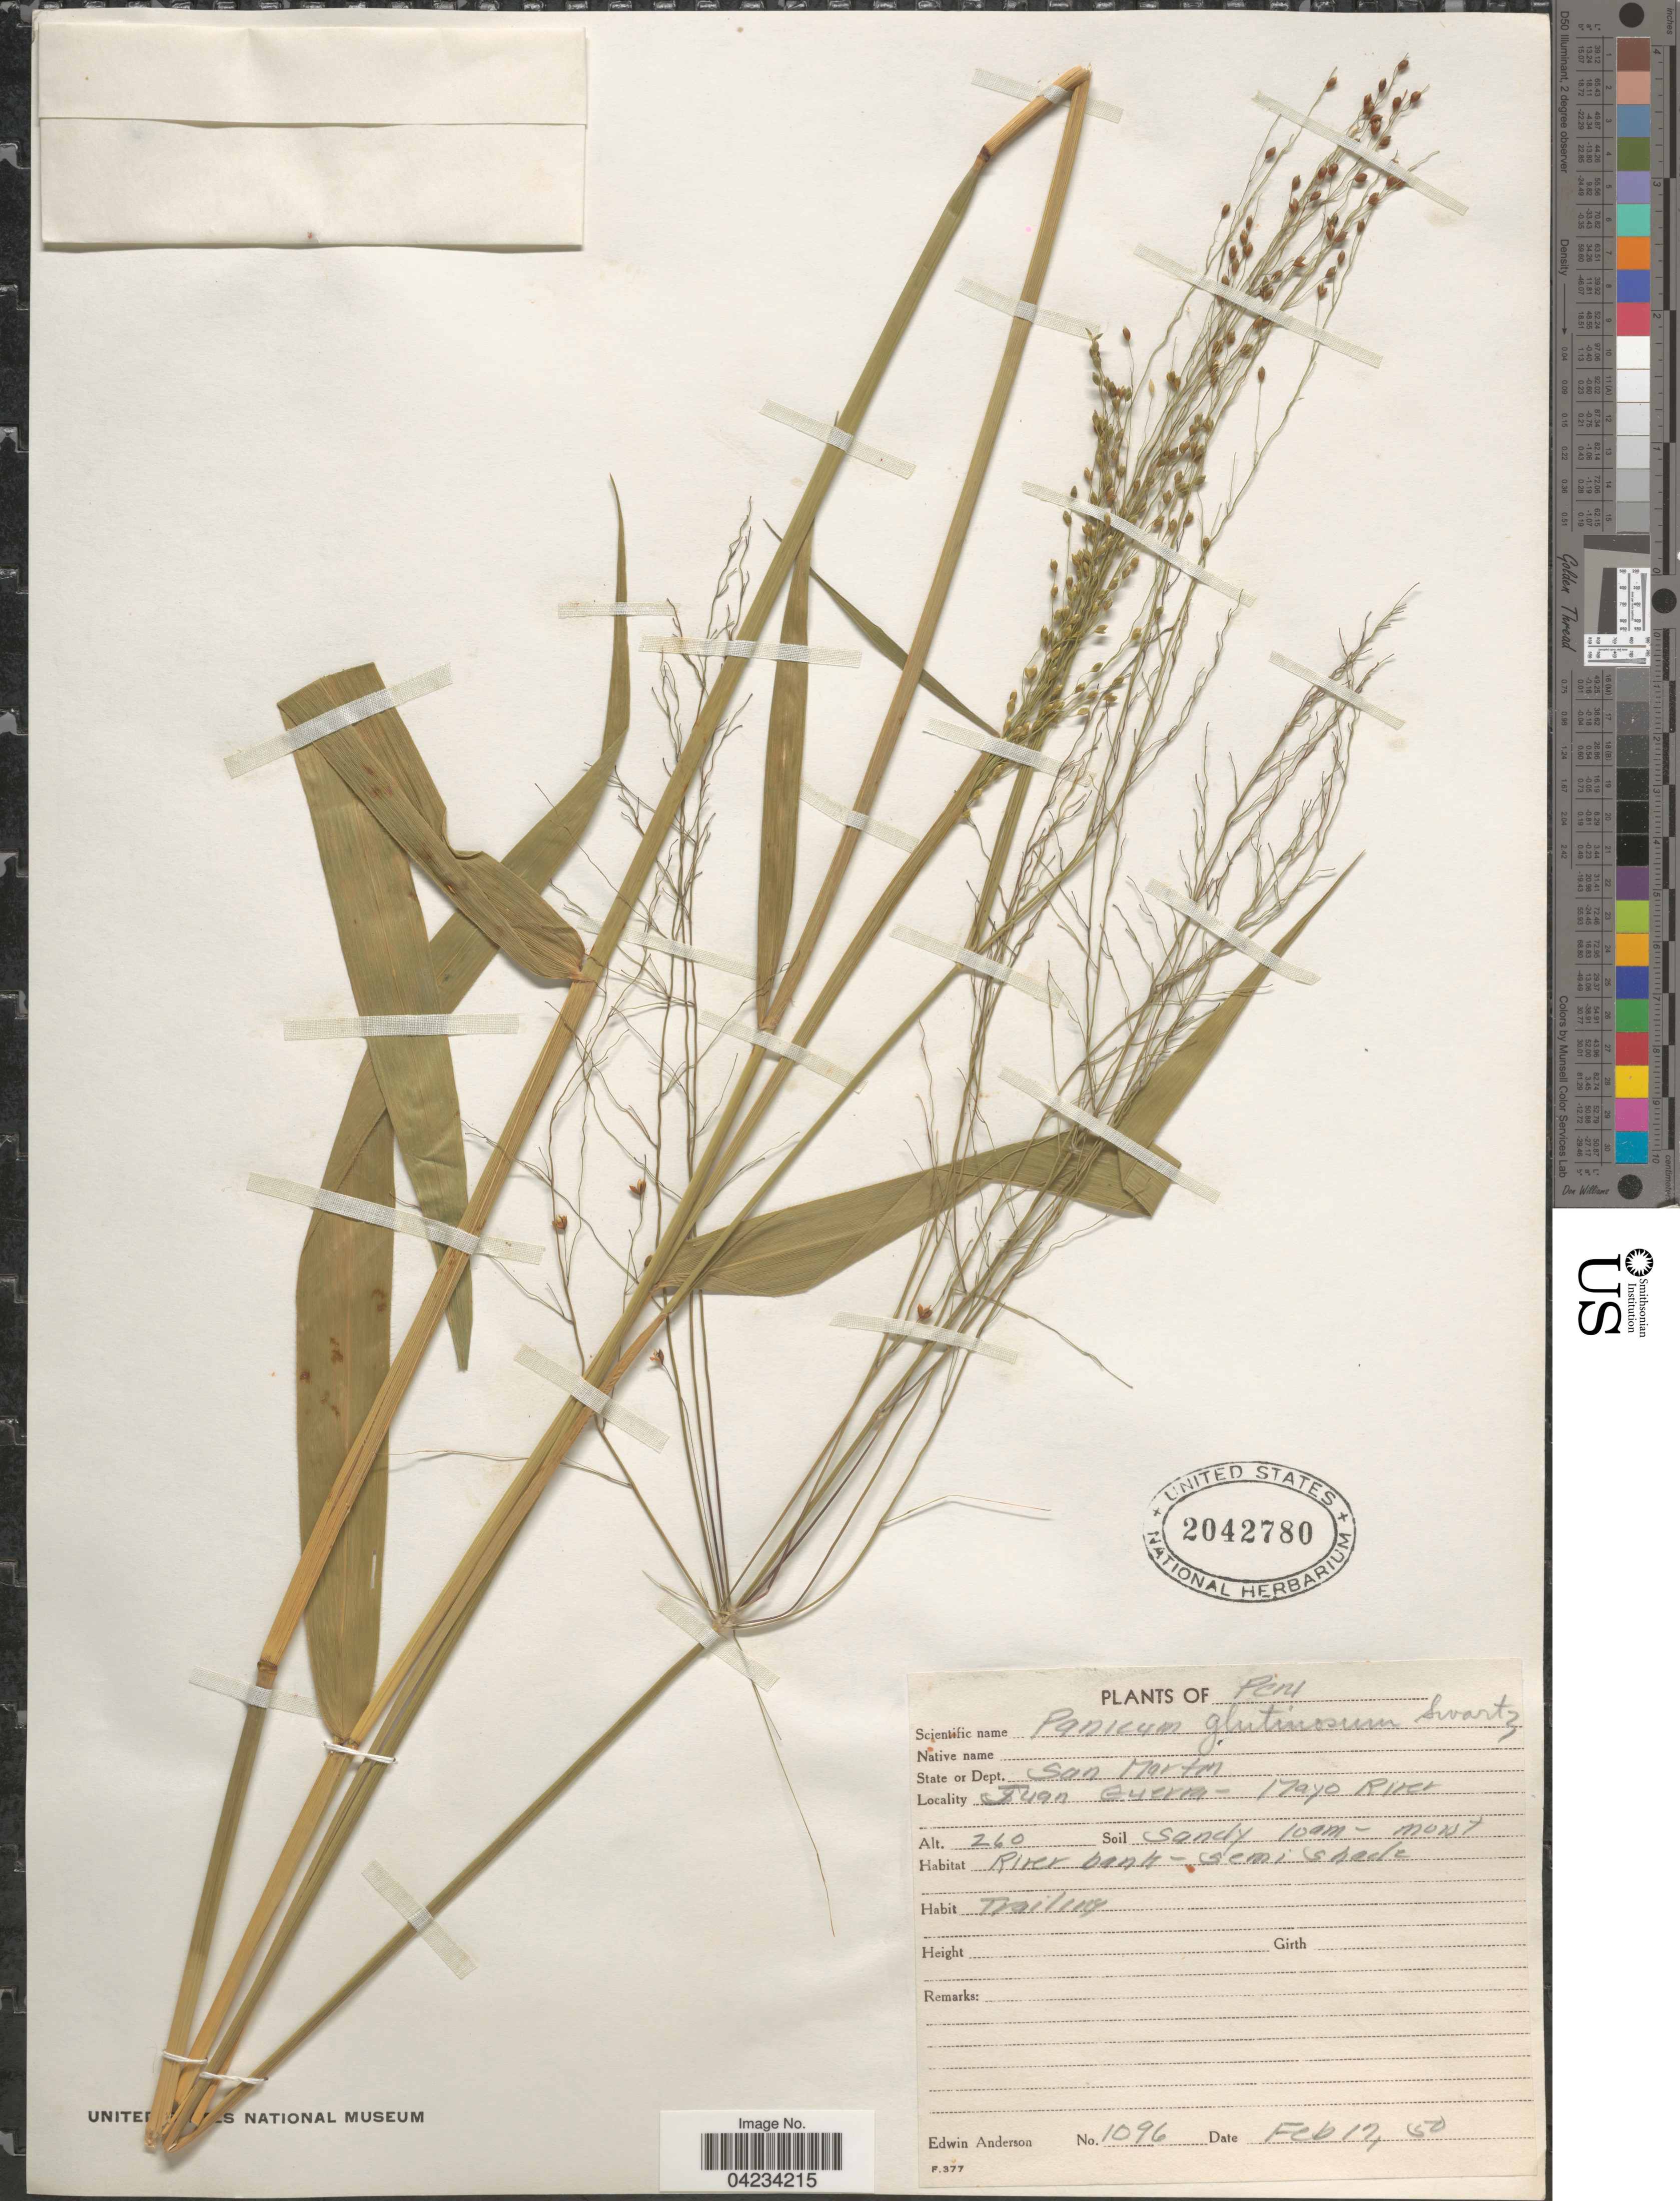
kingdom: Plantae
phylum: Tracheophyta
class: Liliopsida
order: Poales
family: Poaceae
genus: Homolepis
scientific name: Homolepis glutinosa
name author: (Sw.) Zuloaga & Soderstr.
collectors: E. Anderson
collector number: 1096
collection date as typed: Transcribed d/m/y: 17/2/50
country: Peru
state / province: San Martín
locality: State or Dept. San Martin. Juan Guerra - Mayo River.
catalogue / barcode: US 2042780